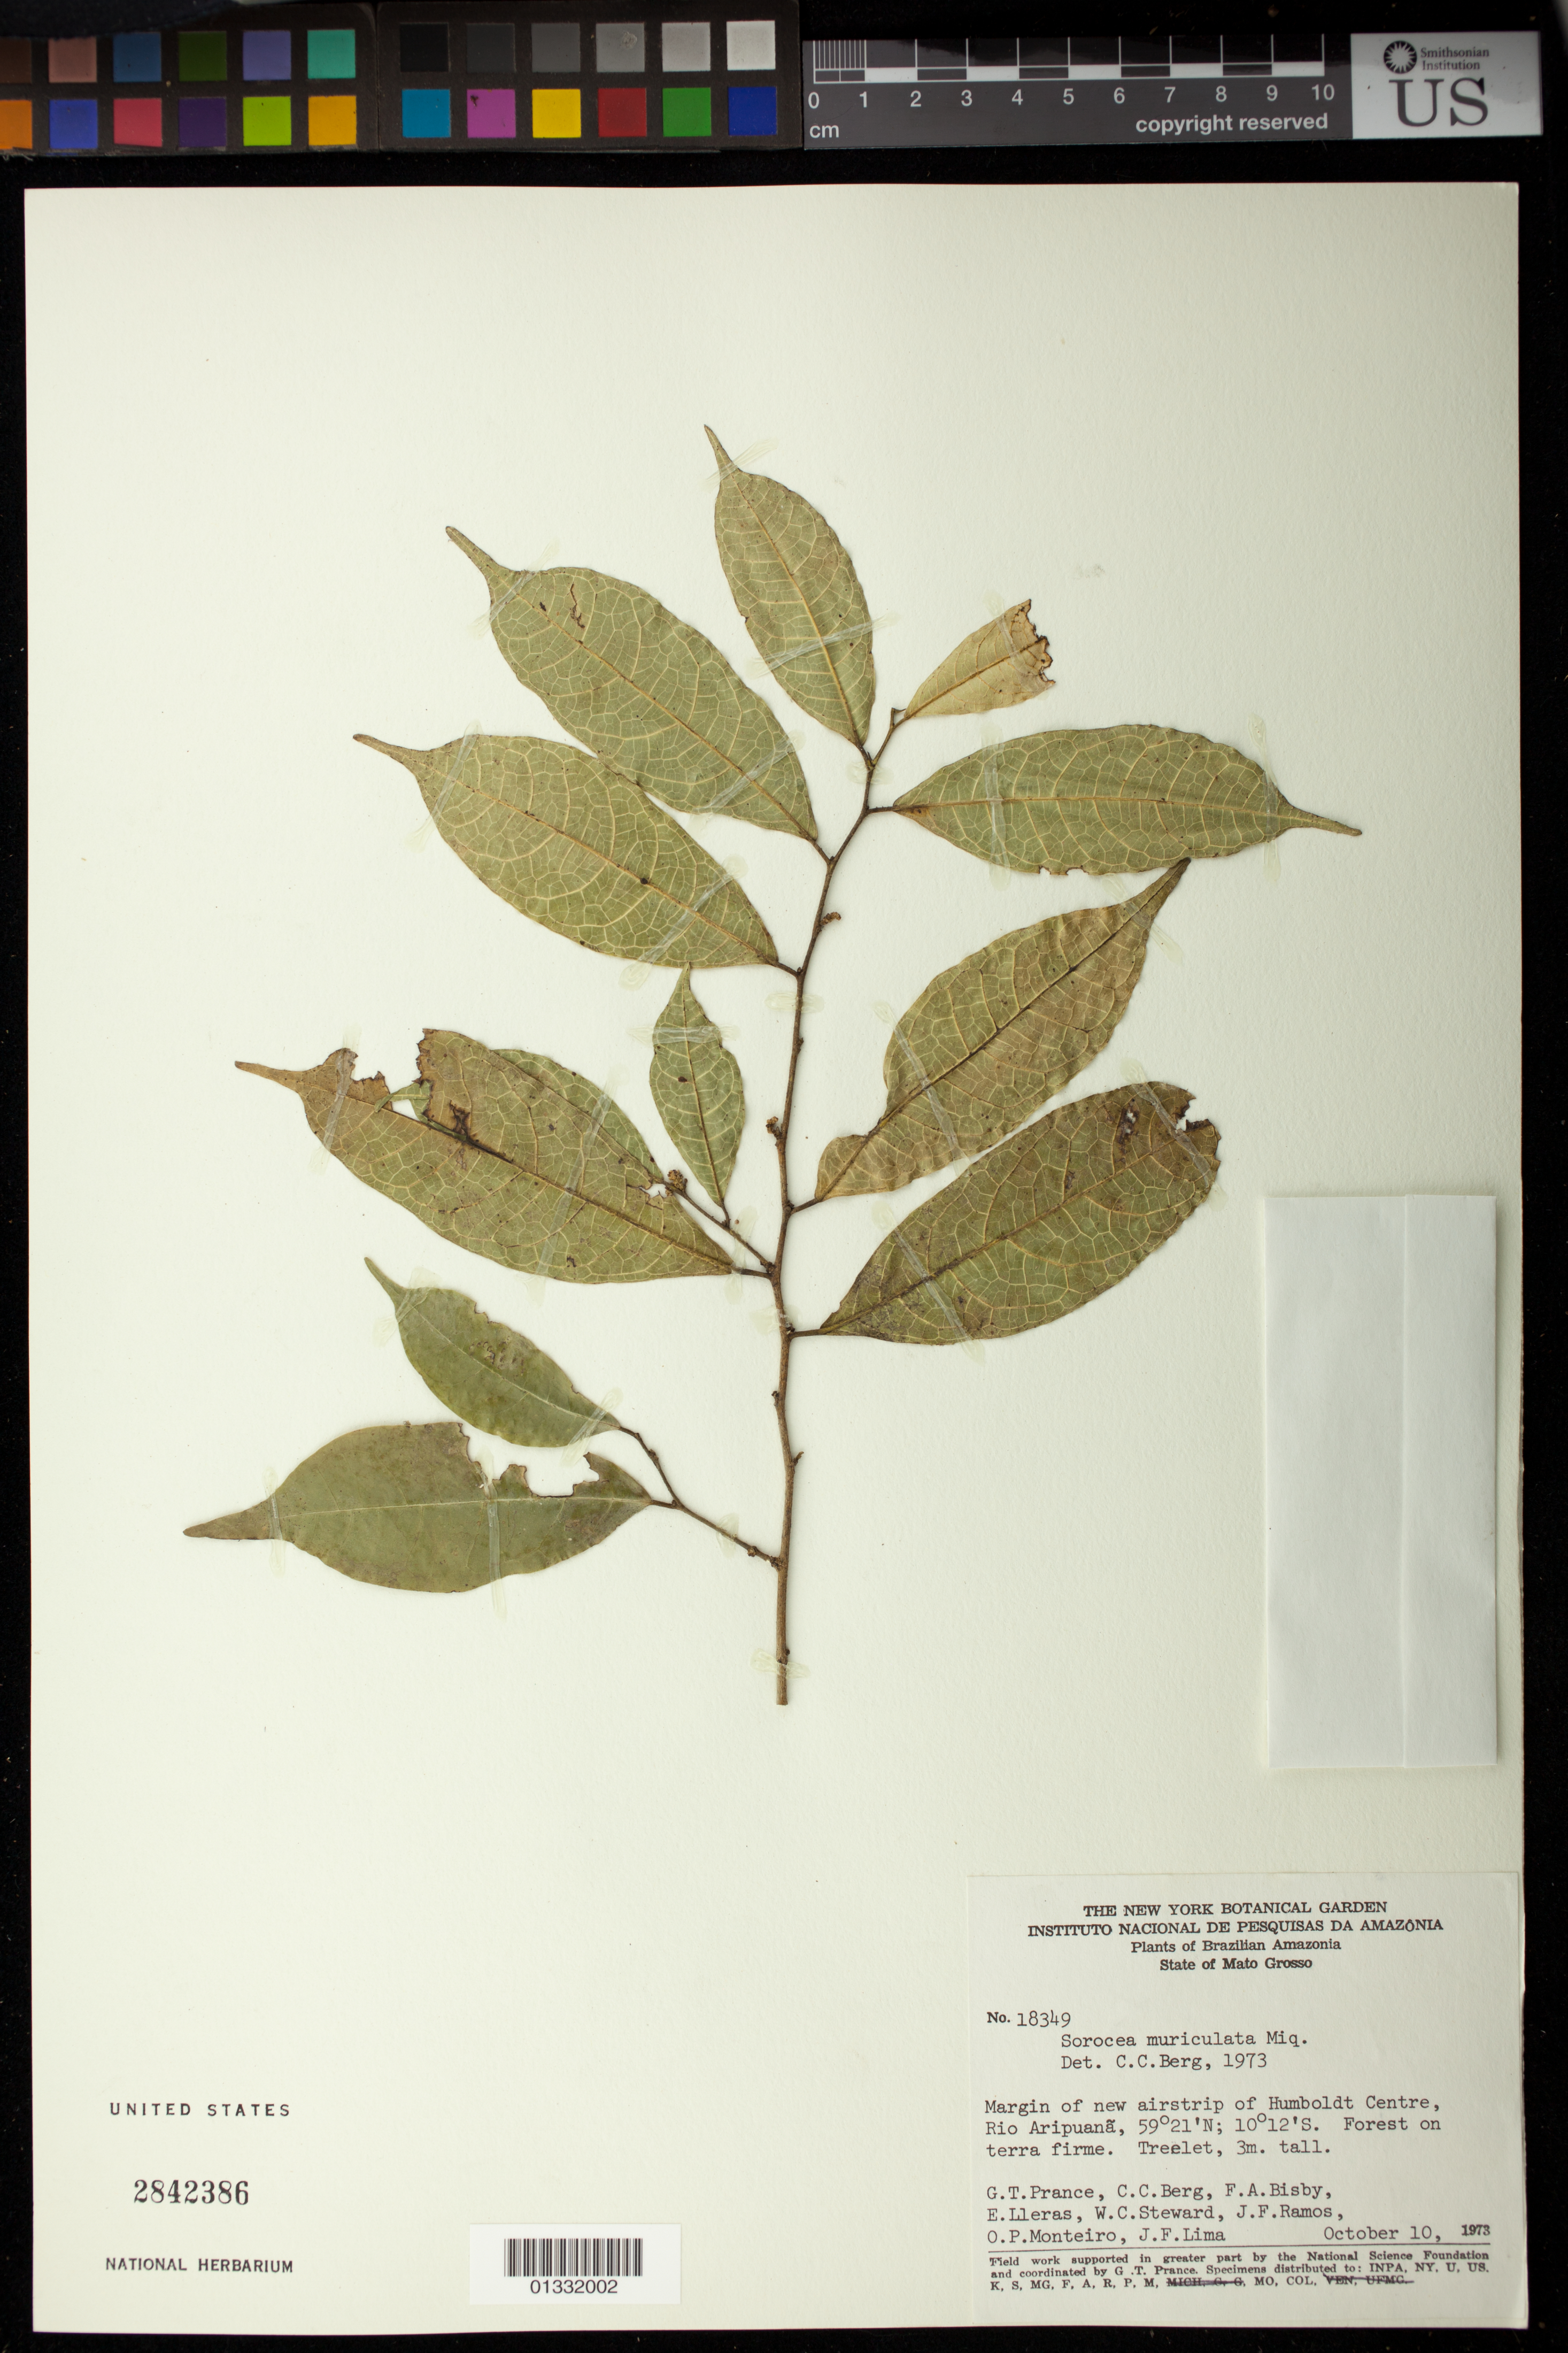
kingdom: Plantae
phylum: Tracheophyta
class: Magnoliopsida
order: Rosales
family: Moraceae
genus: Sorocea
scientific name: Sorocea muriculata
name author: Miq.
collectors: G. T. Prance et al.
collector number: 18349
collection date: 1973-10-10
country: Brazil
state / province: Mato Grosso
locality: Margin of new airstrip of Humboldt Centre, Rio Aripuanã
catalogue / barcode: US 2842386